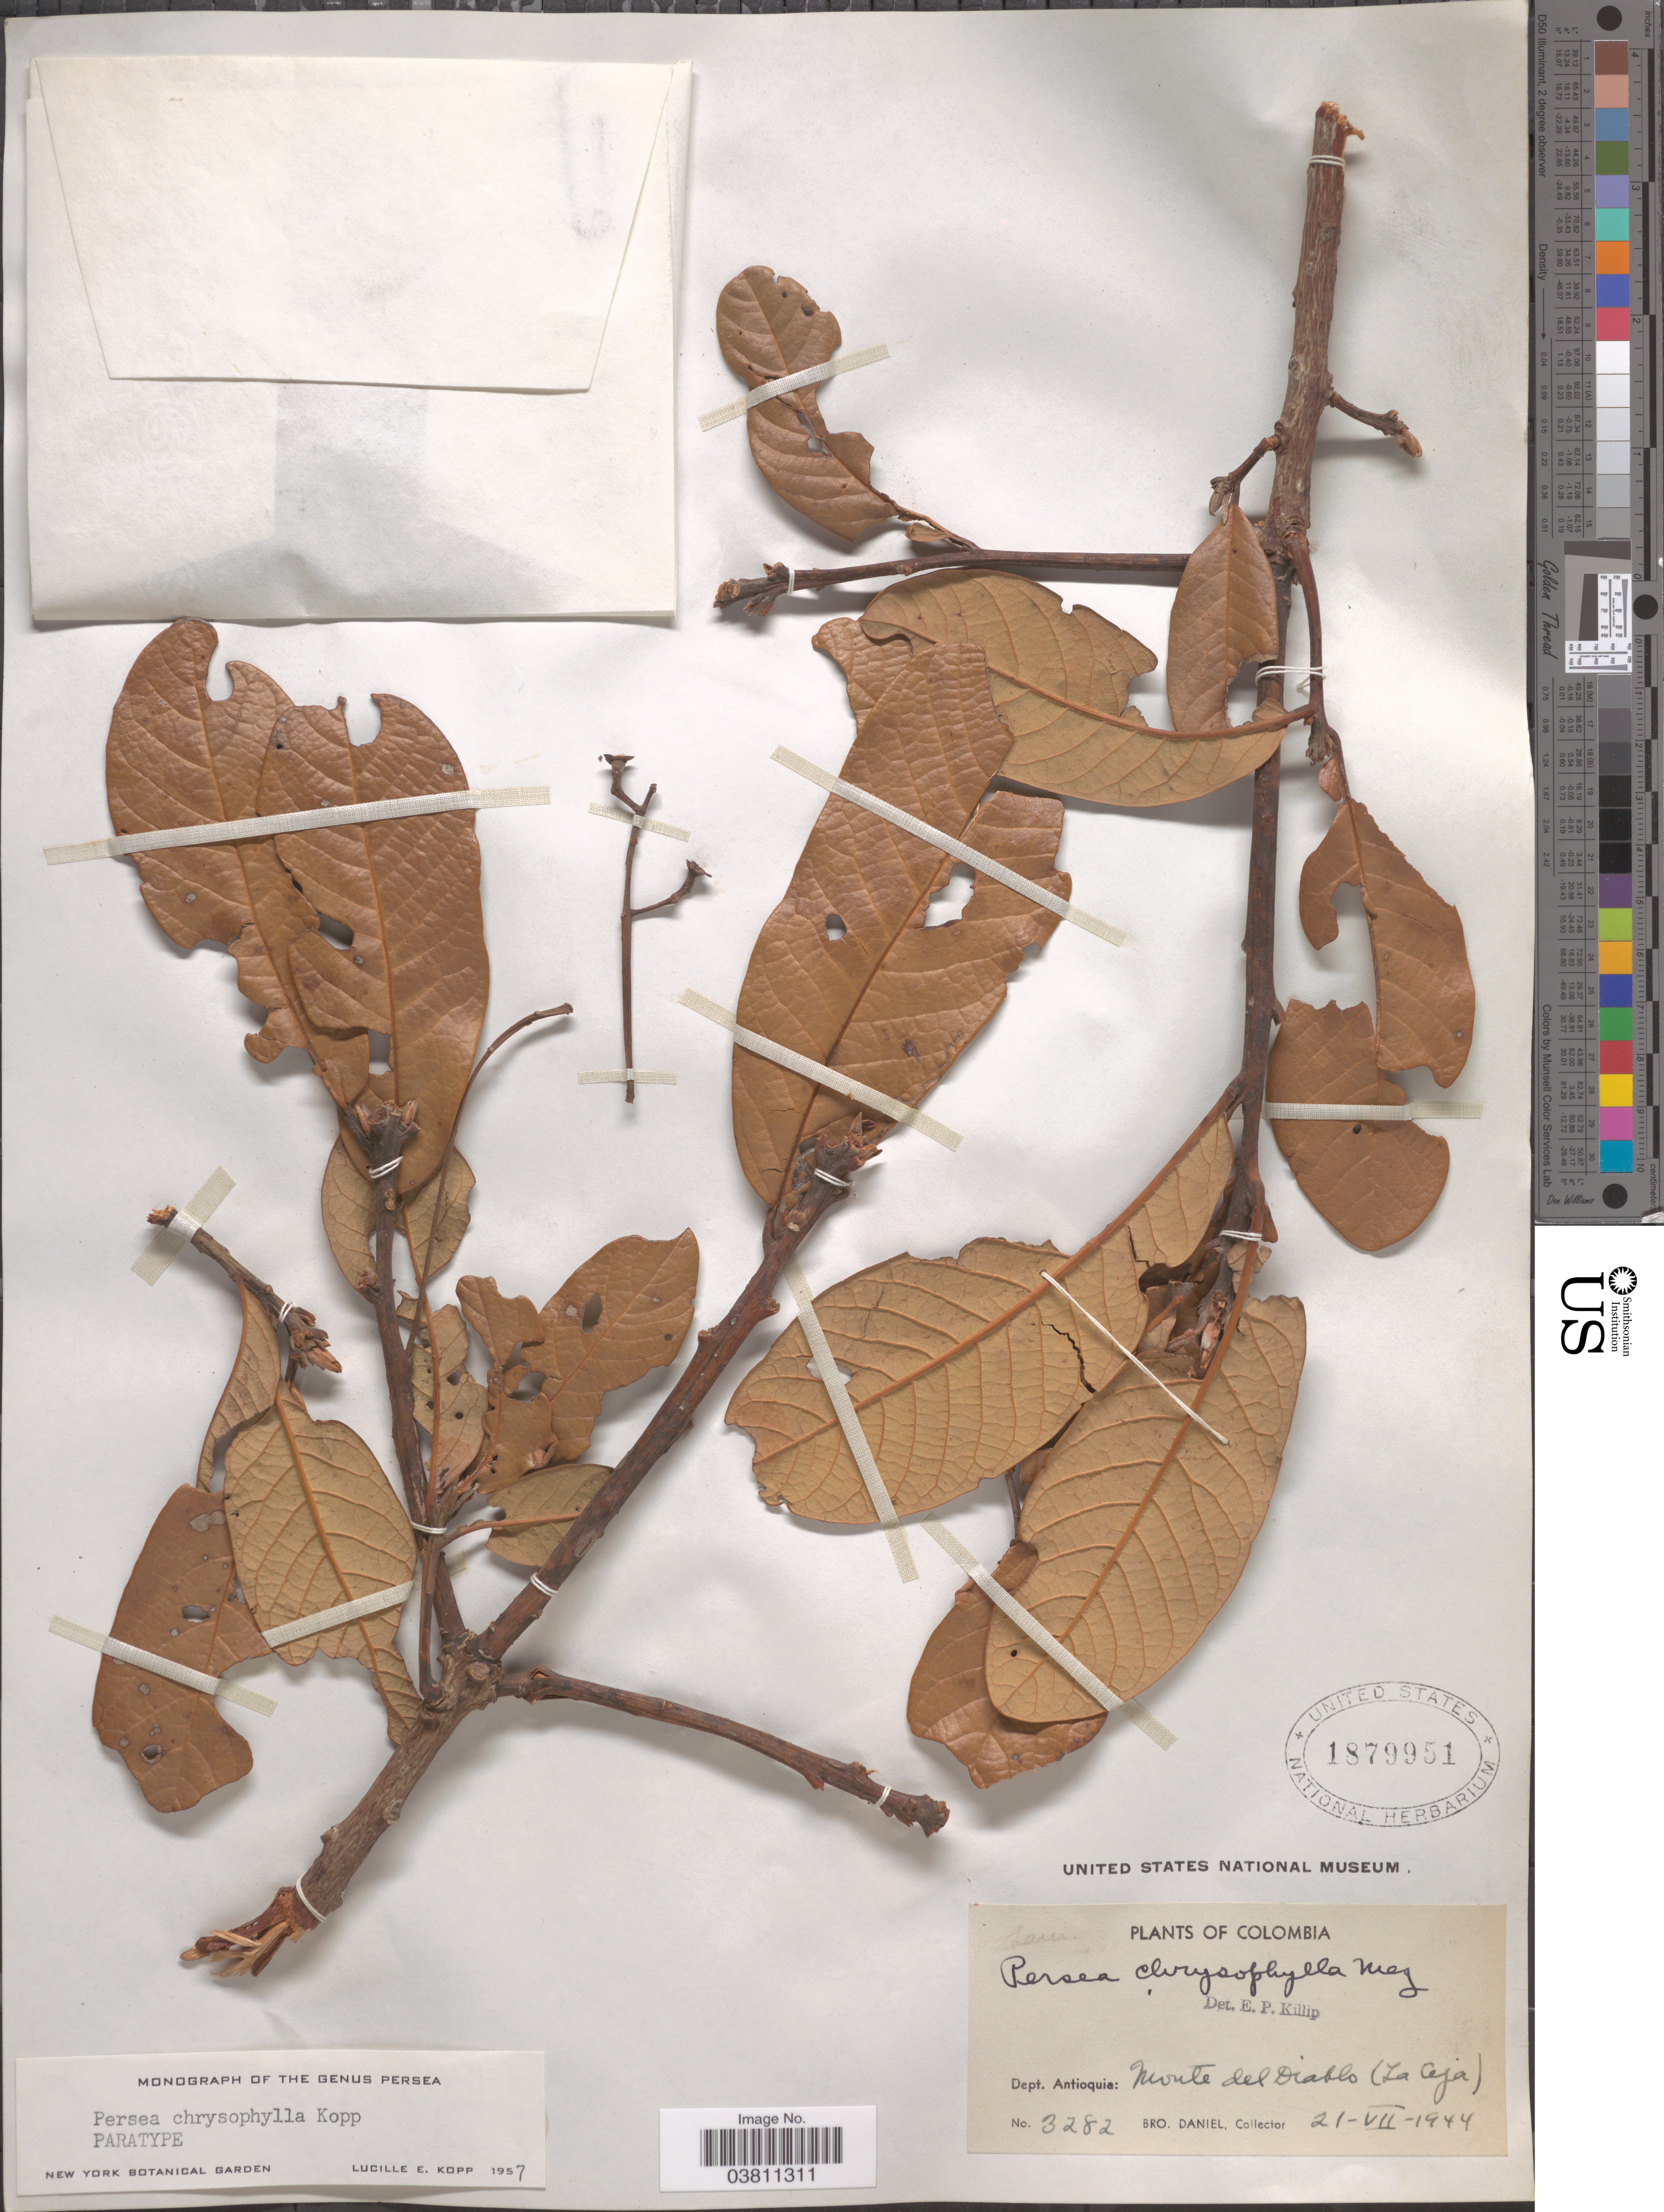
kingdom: Plantae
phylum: Tracheophyta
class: Magnoliopsida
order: Laurales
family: Lauraceae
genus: Persea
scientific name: Persea chrysophylla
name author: L.E. Kopp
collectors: Bro. Daniel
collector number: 3282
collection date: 1944-07-21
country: Colombia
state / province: Antioquia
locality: Dept. Antioquia: Monte del Diablo (La Ceja).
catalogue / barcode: US 1879951